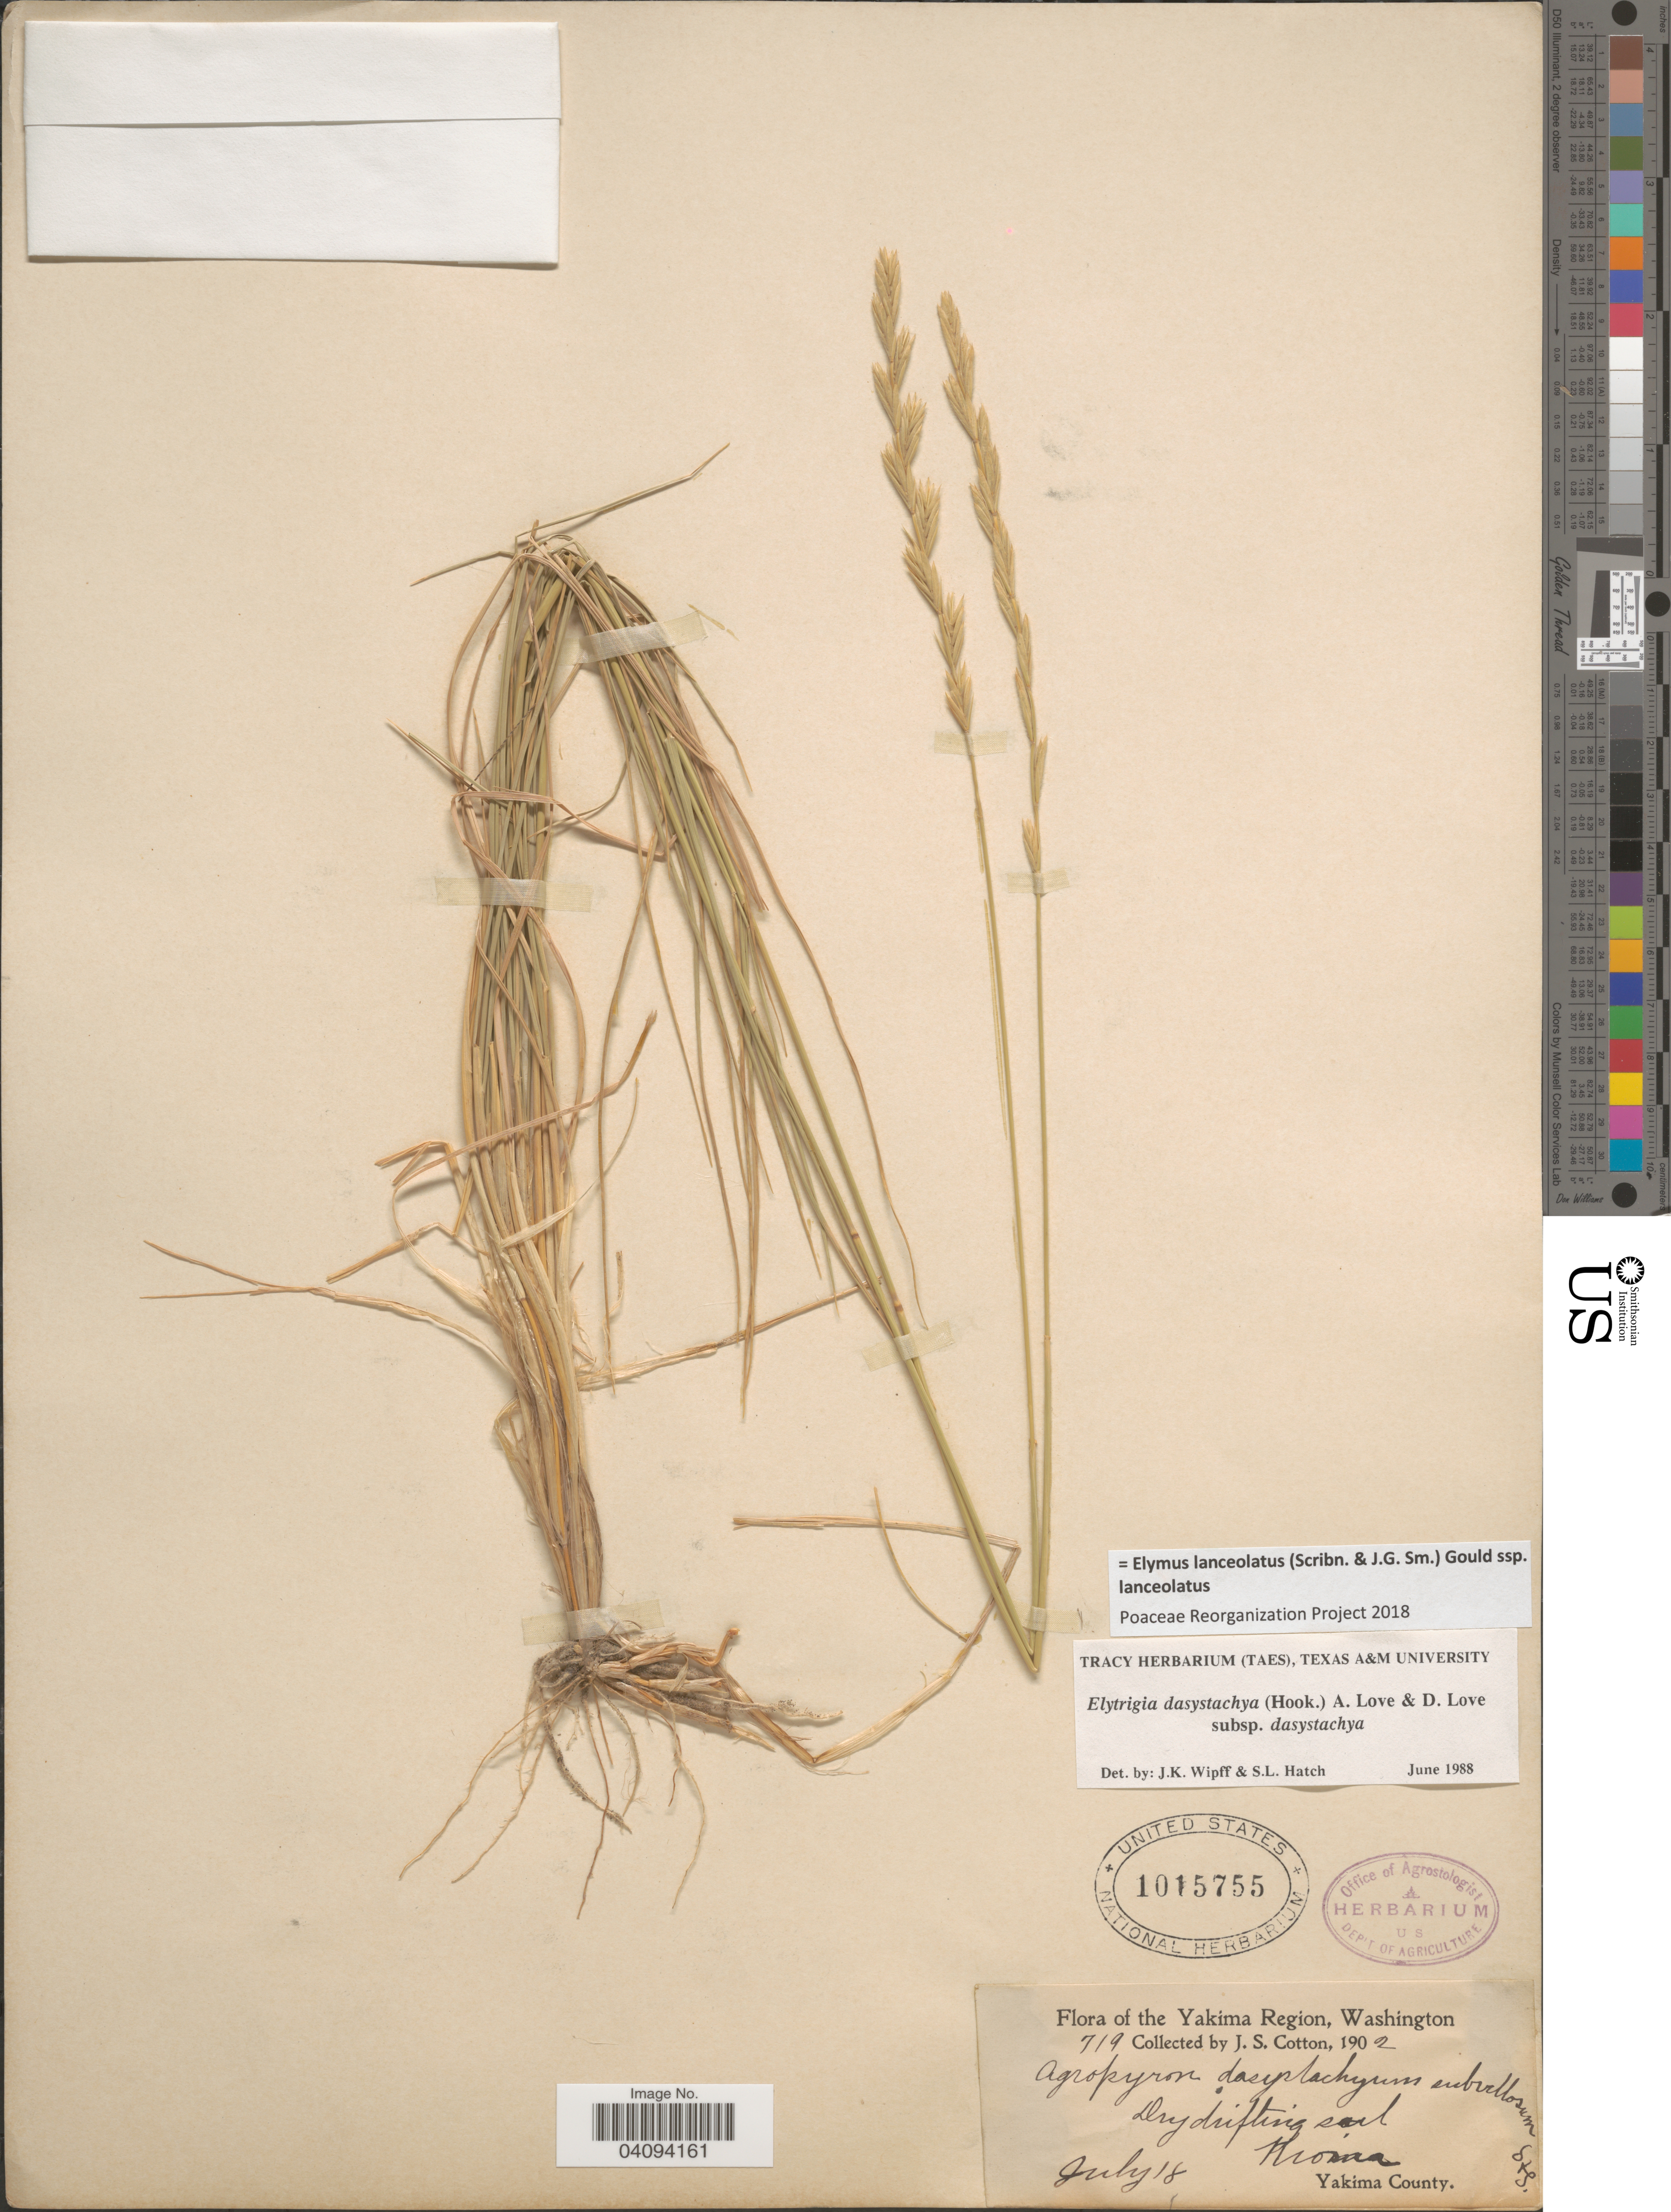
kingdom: Plantae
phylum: Tracheophyta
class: Liliopsida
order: Poales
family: Poaceae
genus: Elymus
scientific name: Elymus lanceolatus subsp. lanceolatus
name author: (Scribn. & J.G. Sm.) Gould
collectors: J. S. Cotton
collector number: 719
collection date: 1902-07-18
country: United States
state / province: Washington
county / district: Yakima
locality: The Yakima Region. Kiona. Yakima County.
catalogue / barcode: US 1015755